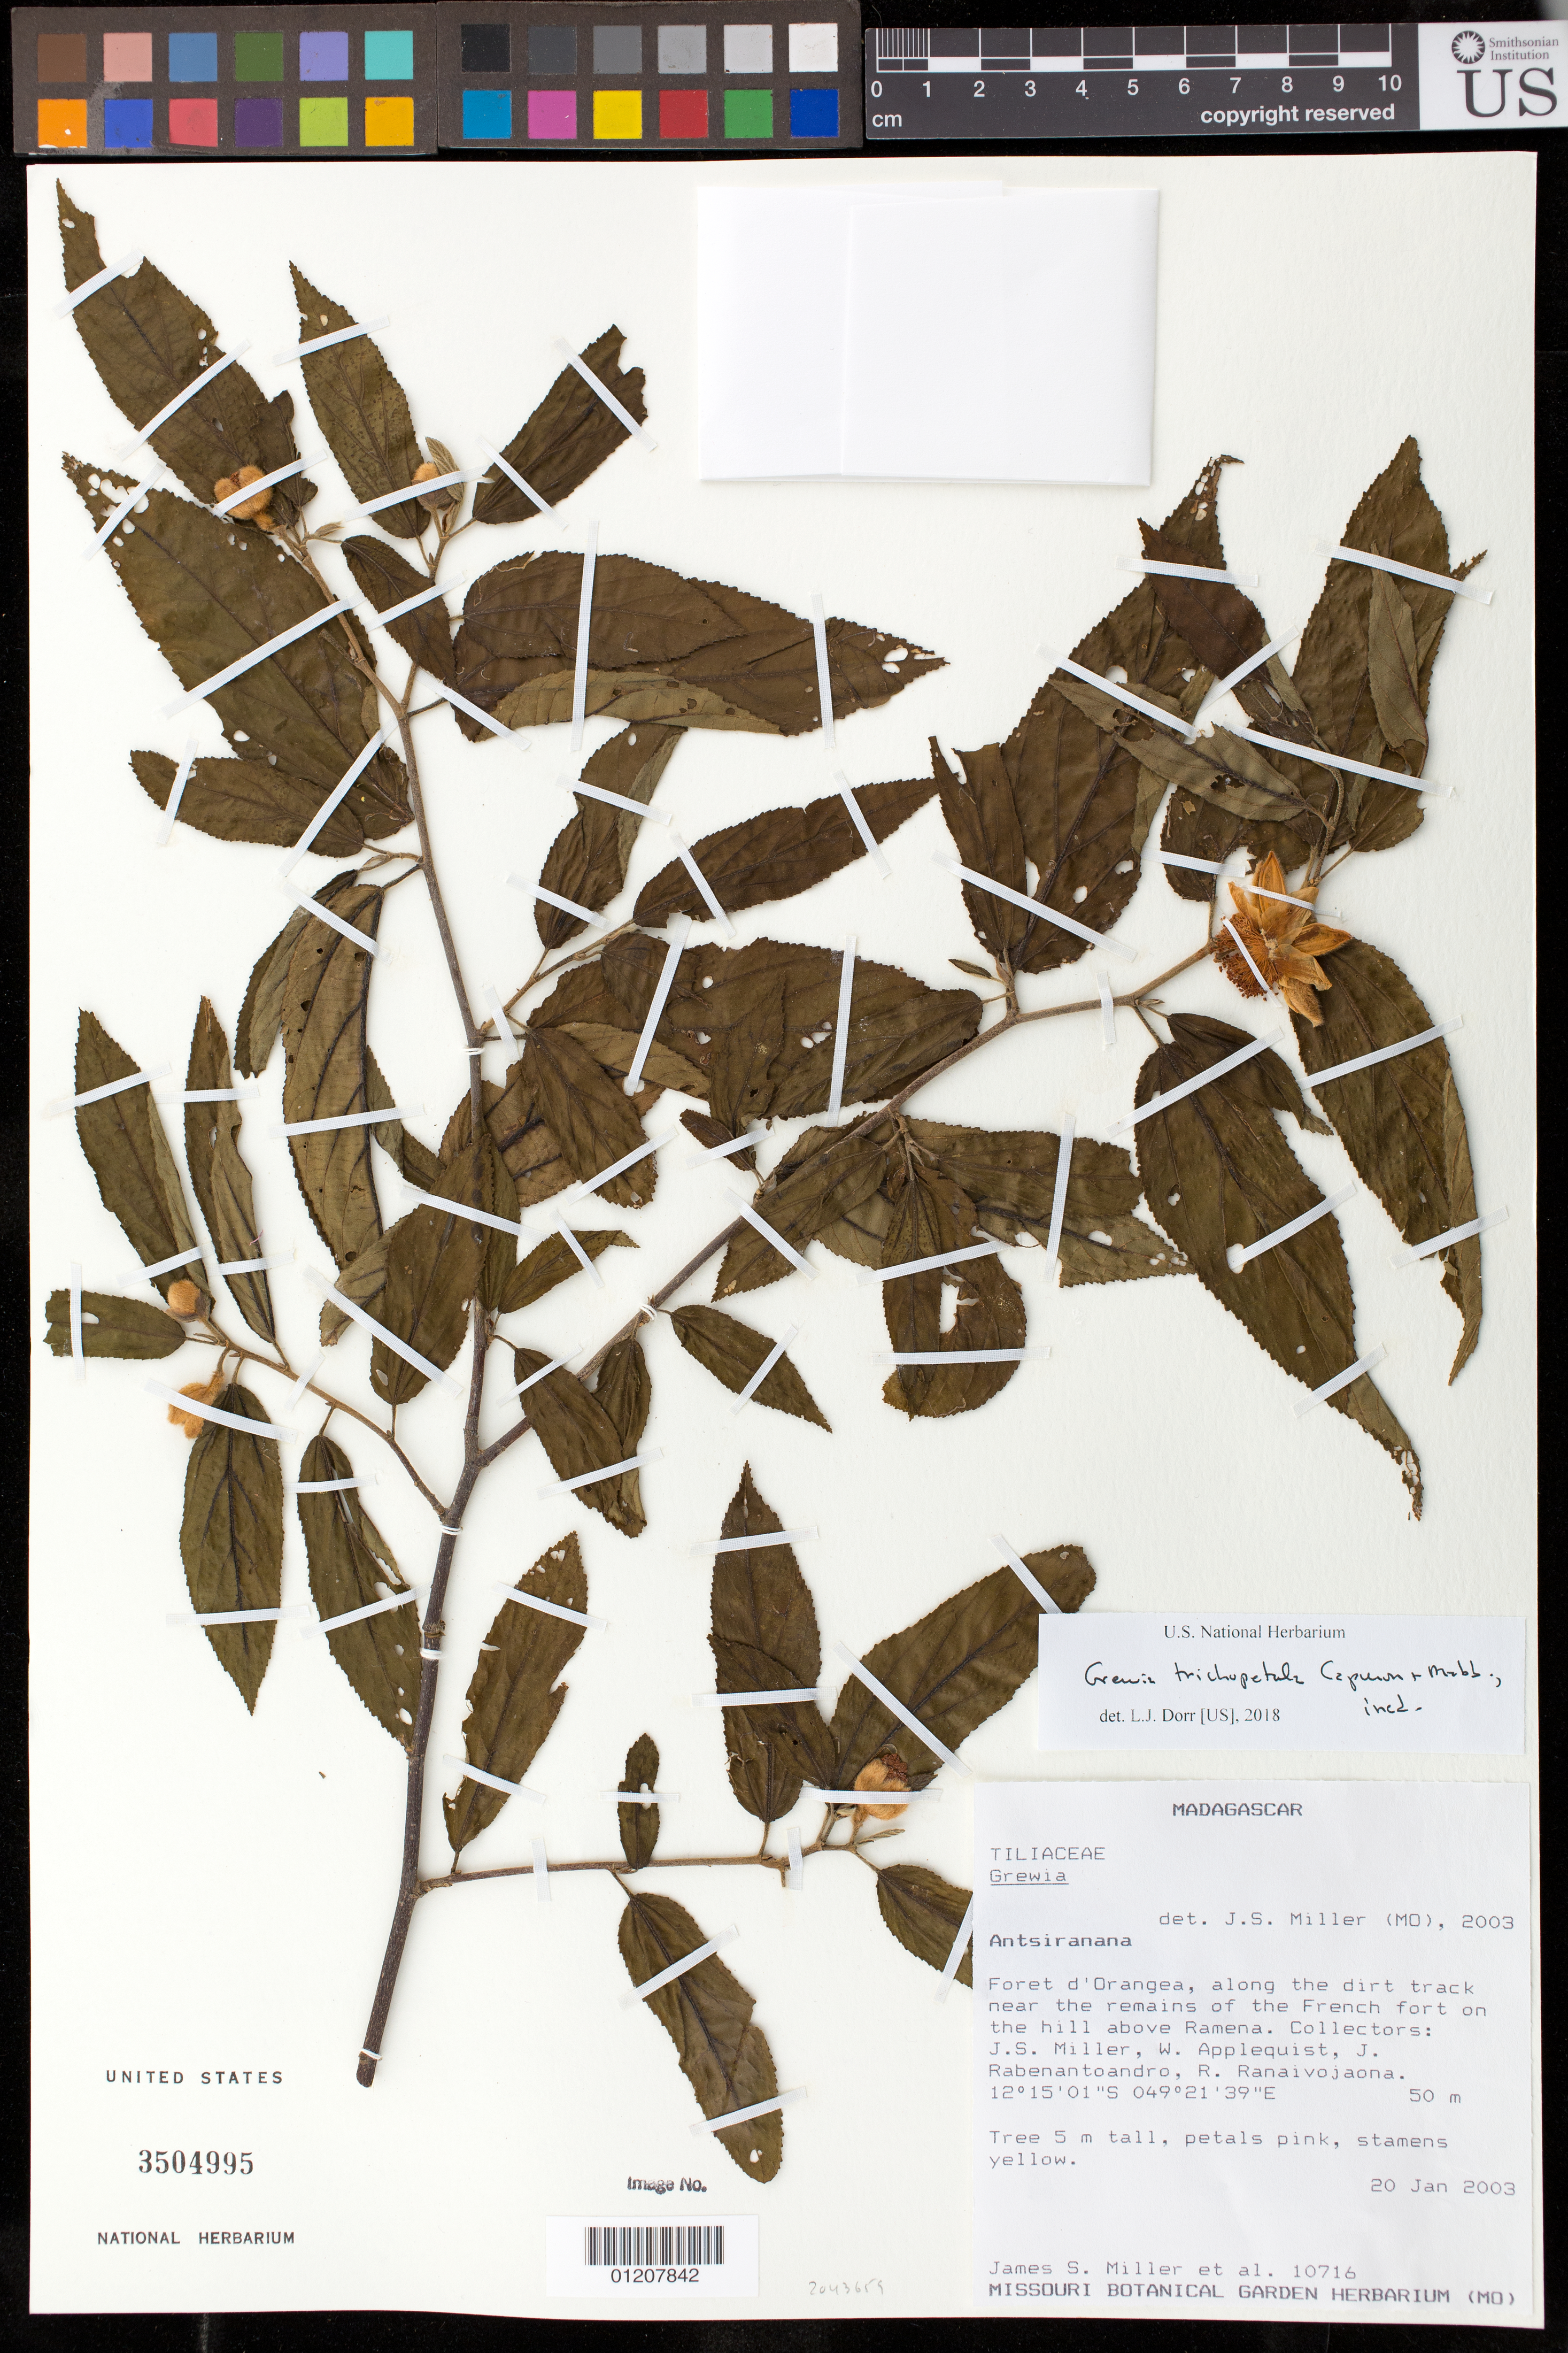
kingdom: Plantae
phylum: Tracheophyta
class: Magnoliopsida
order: Malvales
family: Malvaceae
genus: Grewia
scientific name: Grewia trichopetala Capuron & Mabb., ined. 2018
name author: Capuron & Mabb.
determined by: Dorr, L. J., (BOT), Smithsonian Institution - National Museum of Natural History (UNITED STATES)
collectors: J. S. Miller, W. Applequist, J. Rabenantoandro & R. Ranaivojaona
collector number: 10716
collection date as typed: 20 Jan 2003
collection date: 2003-01-20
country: Madagascar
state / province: Diana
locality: Antsiranana. Foret d'Orangea, along the dirt track near the remains of the French fort on the hill above Ramena.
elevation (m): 50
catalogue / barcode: US 3504995